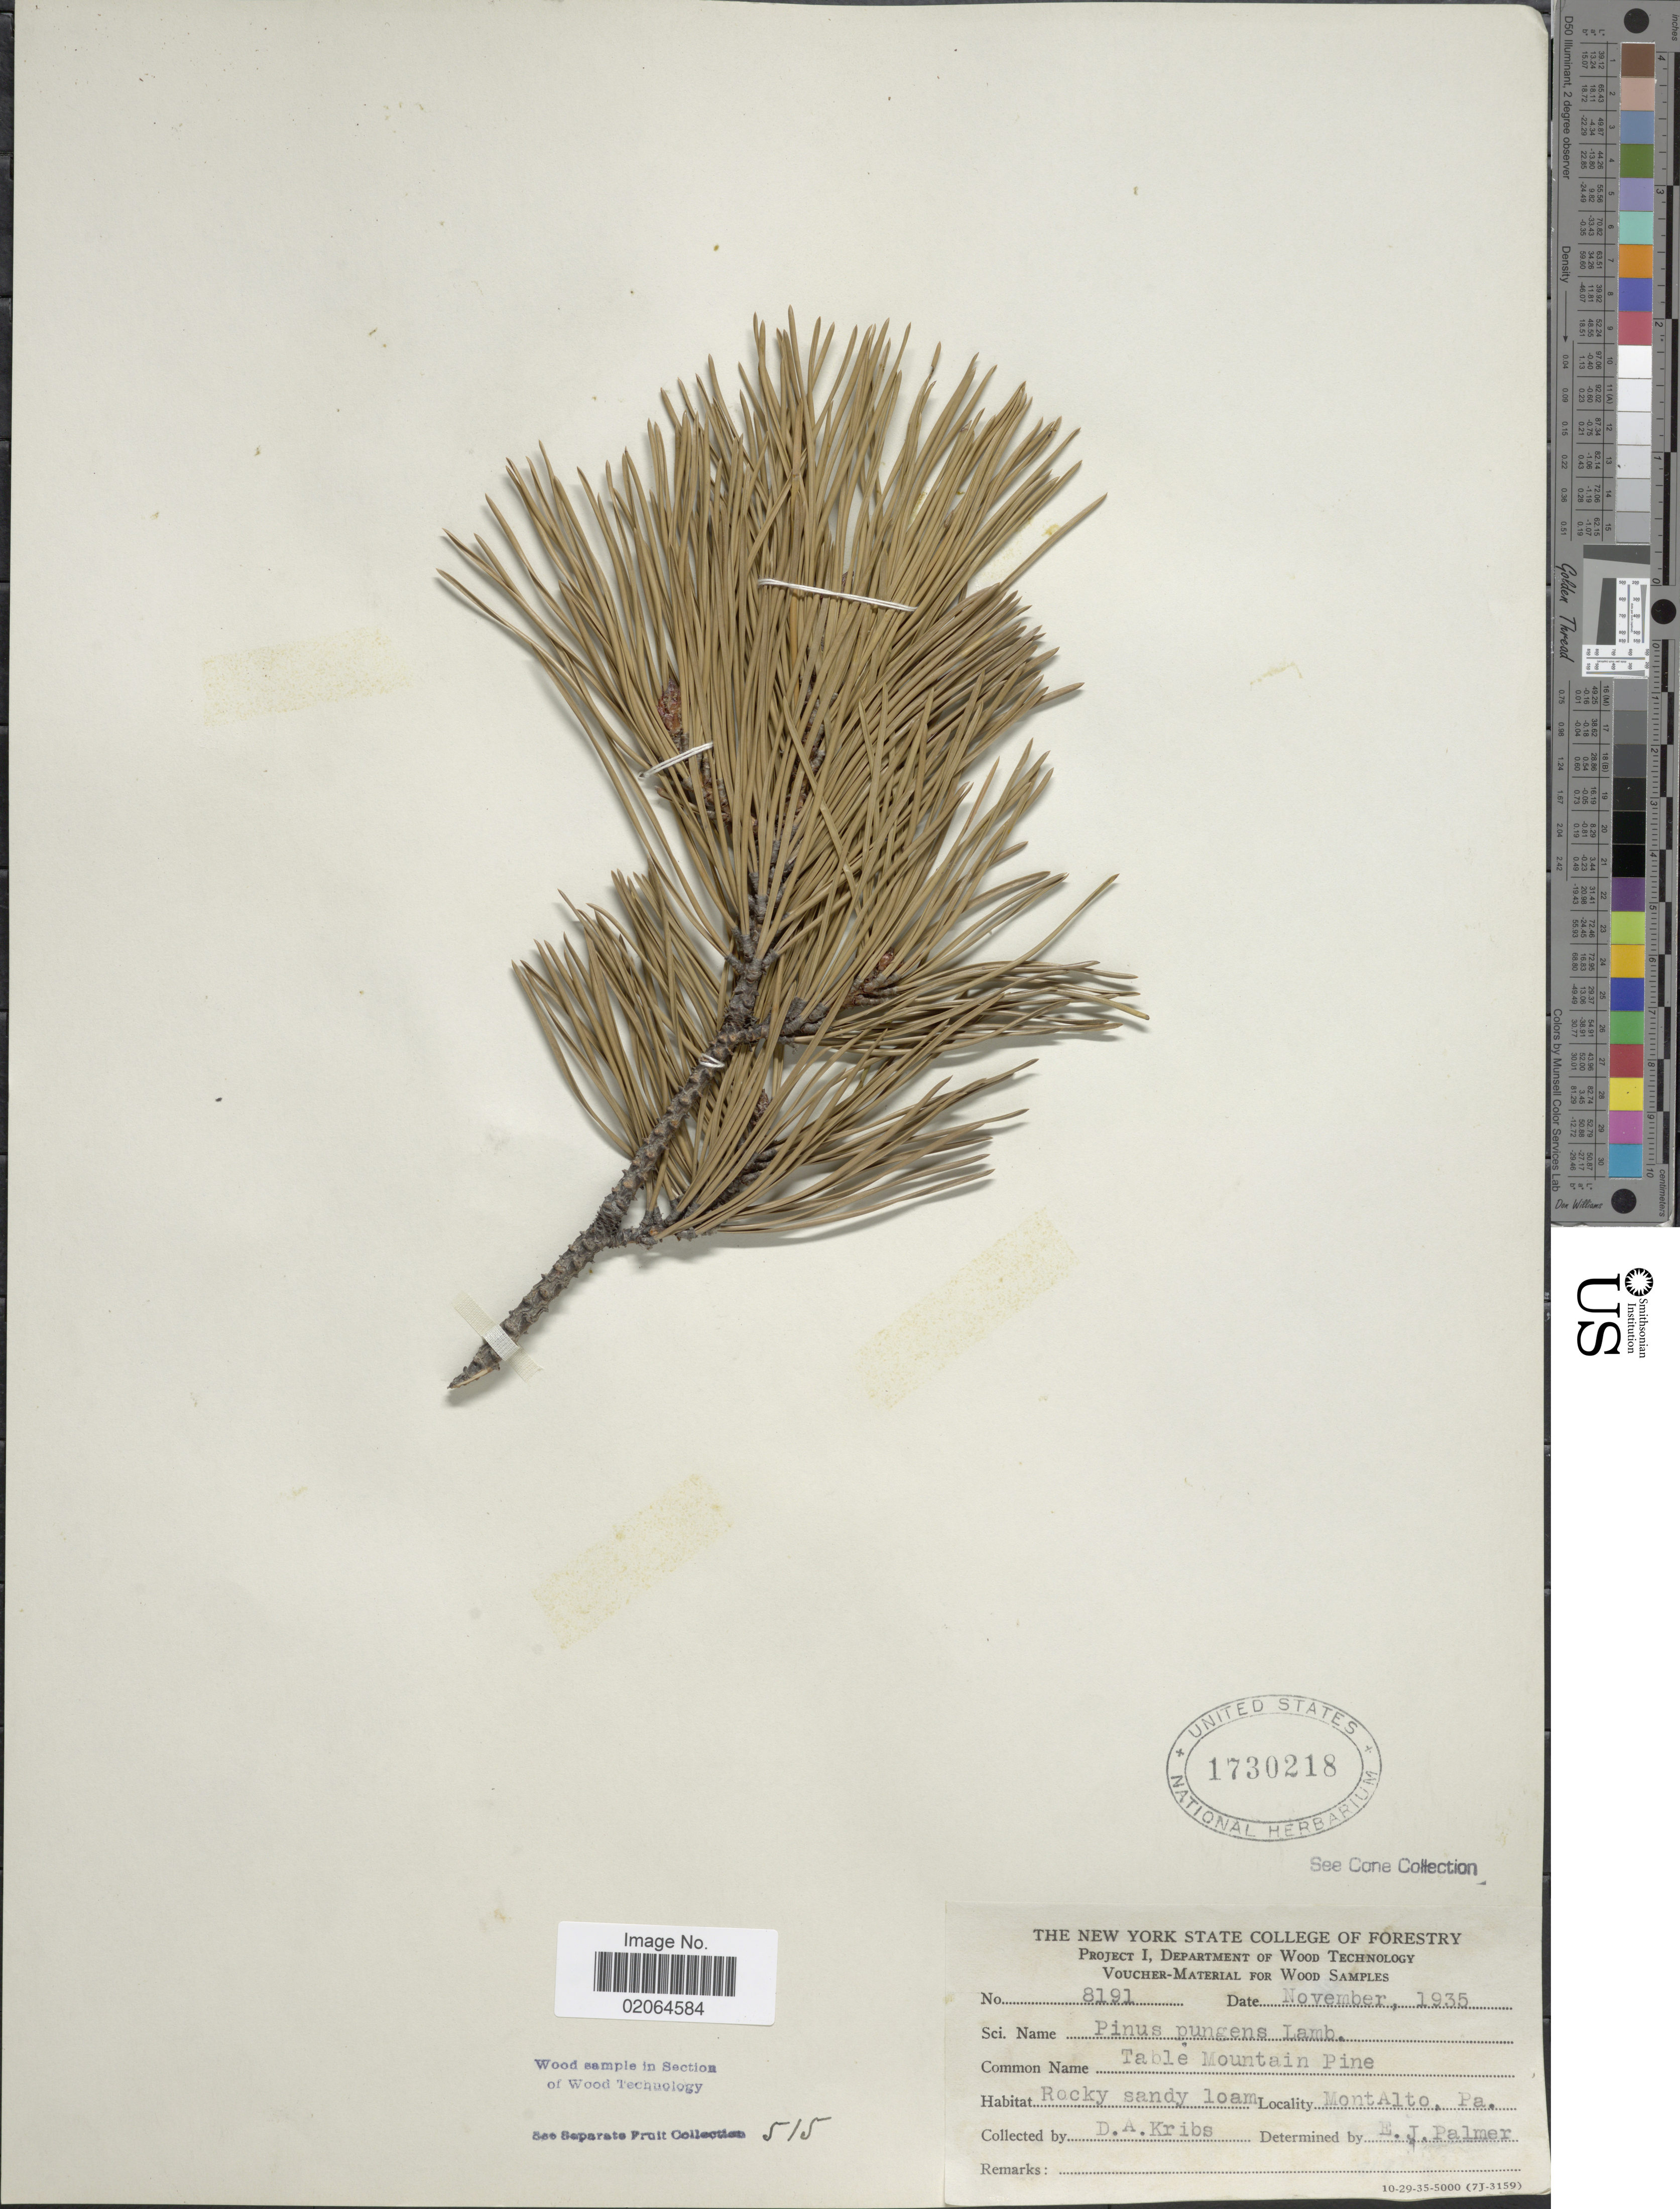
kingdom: Plantae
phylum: Tracheophyta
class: Pinopsida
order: Pinales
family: Pinaceae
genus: Pinus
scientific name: Pinus pungens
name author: Lamb.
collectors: D. Kribs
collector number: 8191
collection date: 1935-11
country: United States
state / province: Pennsylvania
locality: Mont Alto, Pa.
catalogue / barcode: US 1730218